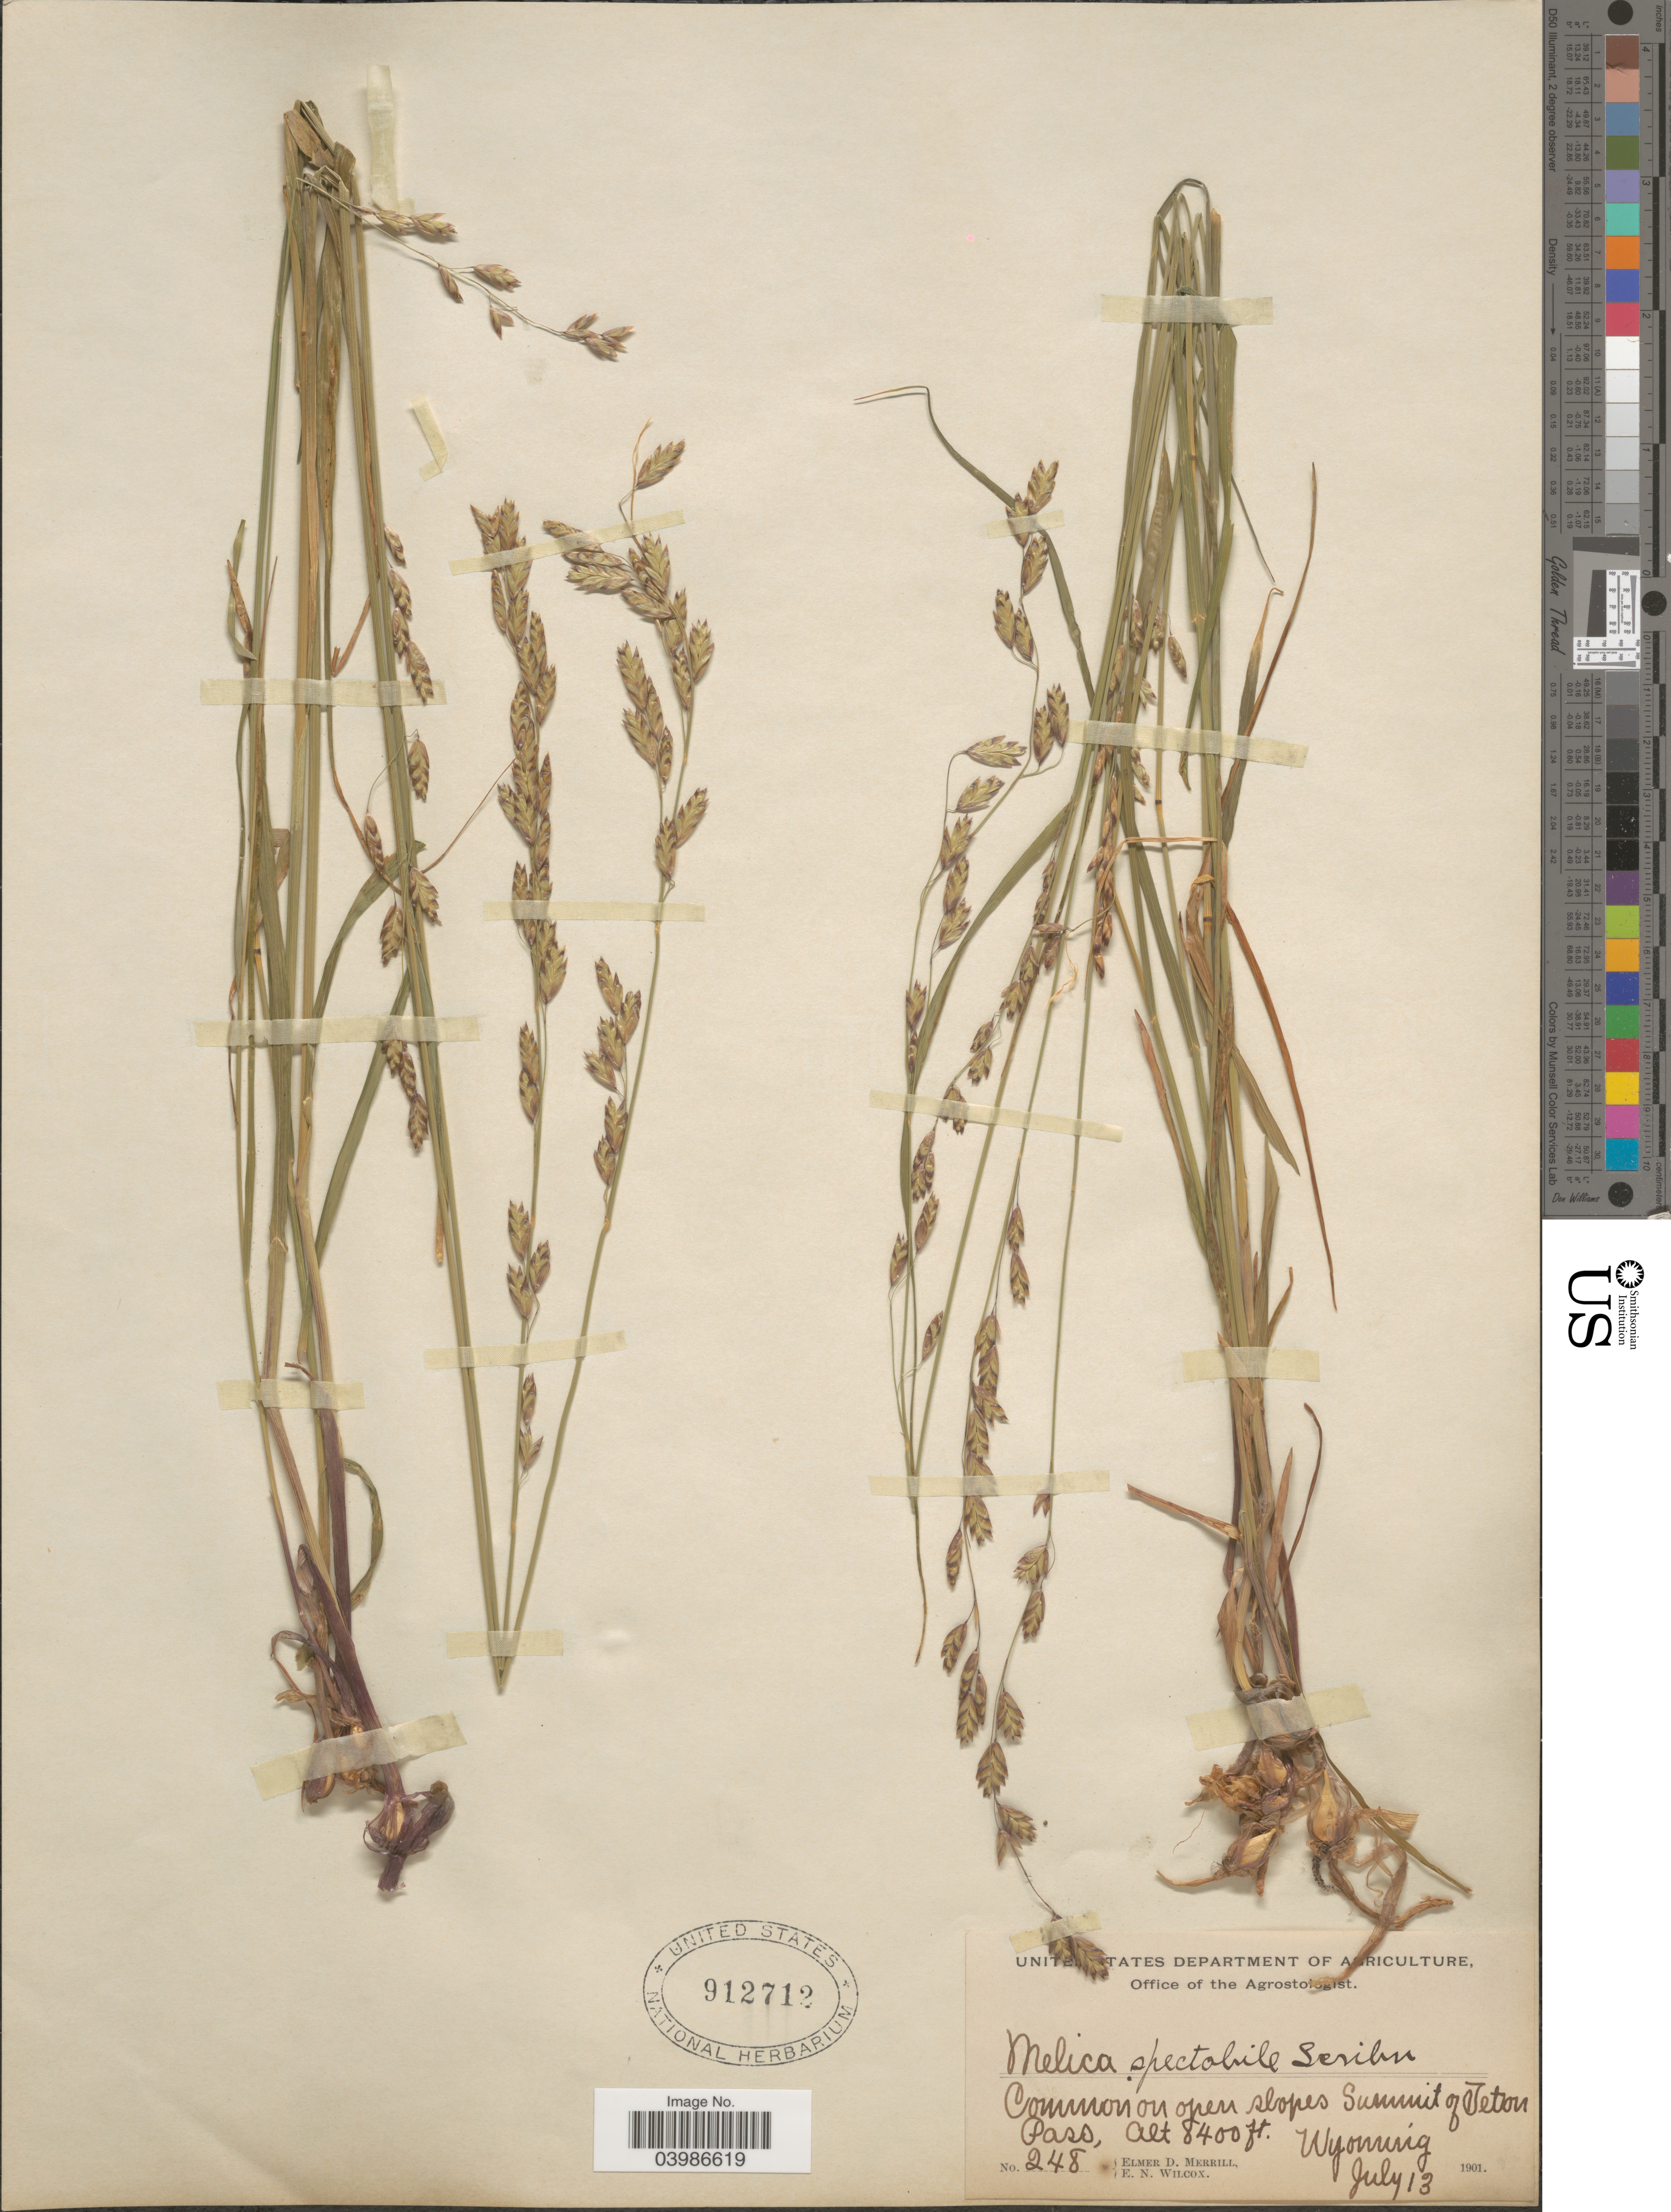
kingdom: Plantae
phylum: Tracheophyta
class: Liliopsida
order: Poales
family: Poaceae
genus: Melica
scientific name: Melica spectabilis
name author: Scribn.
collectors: E. D. Merrill & E. Wilcox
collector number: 248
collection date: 1901-07-13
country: United States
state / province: Wyoming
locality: Common on open slopes Summit of Teton Pass.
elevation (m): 2560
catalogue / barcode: US 912712